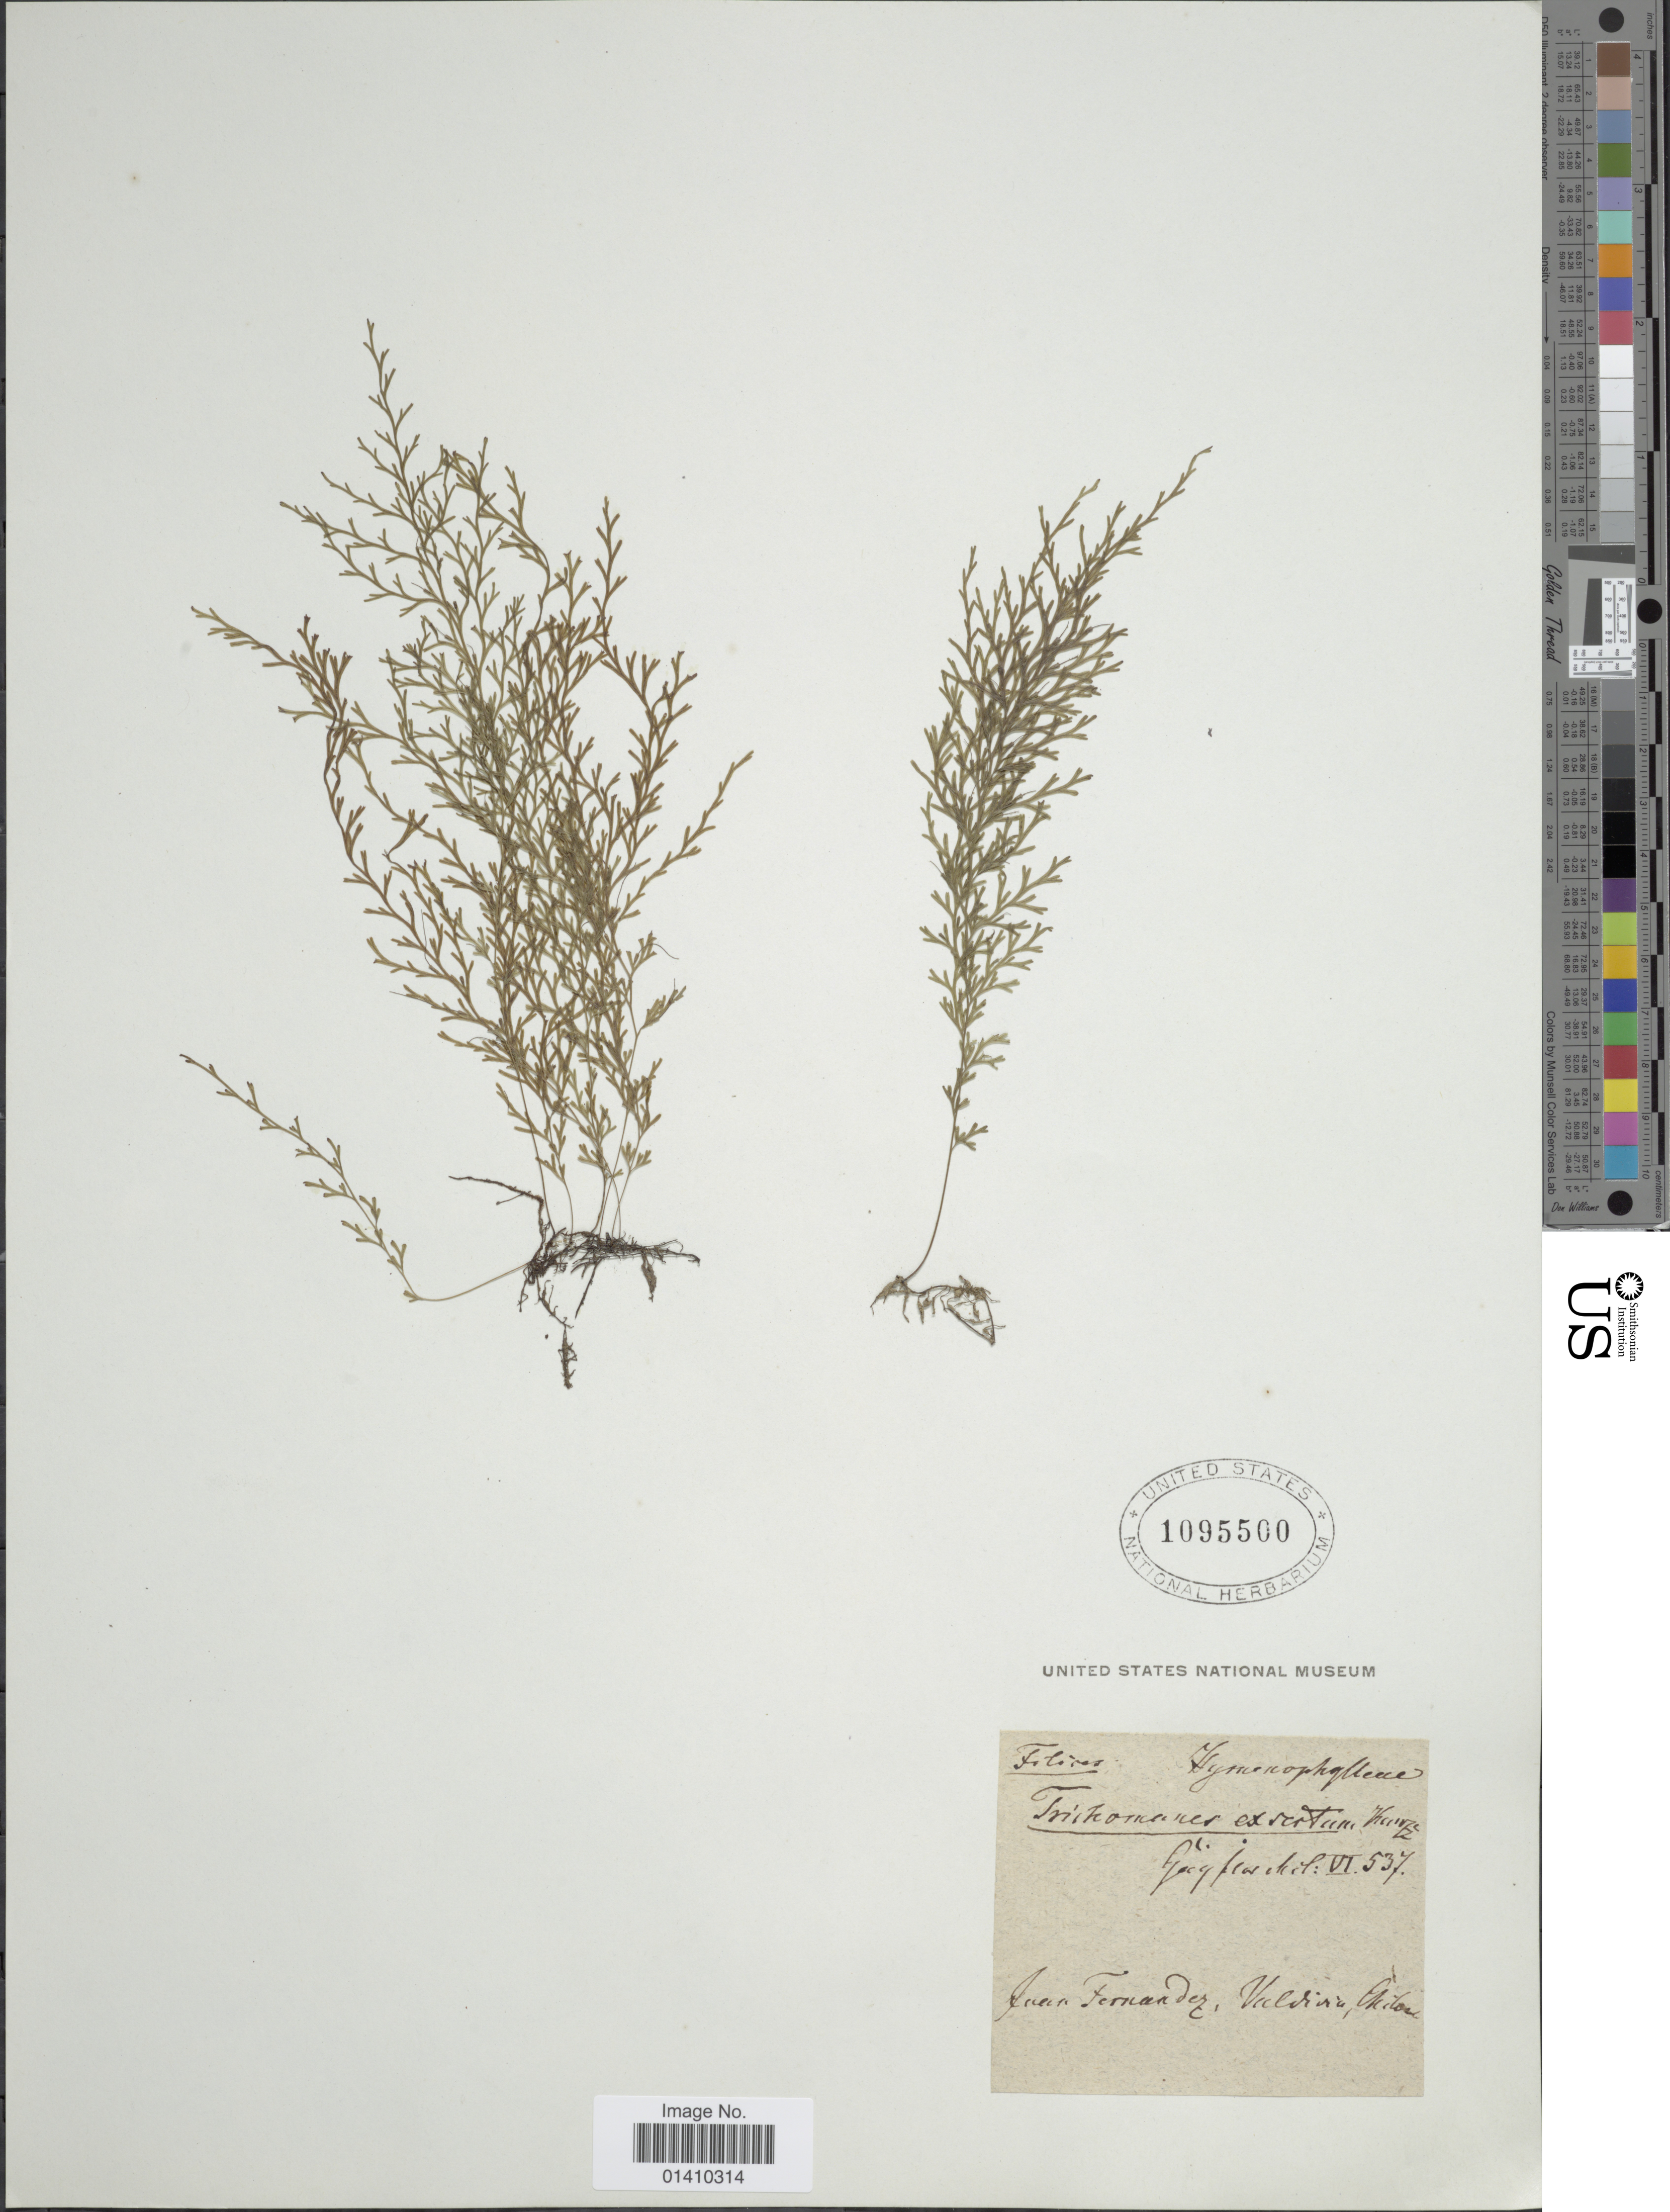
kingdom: Plantae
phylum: Tracheophyta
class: Polypodiopsida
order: Hymenophyllales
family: Hymenophyllaceae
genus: Polyphlebium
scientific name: Polyphlebium exsectum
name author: (Kunze) Ebihara & Dubuisson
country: Chile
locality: Juan Fernandez, Valdivia.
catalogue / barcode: US 1095500